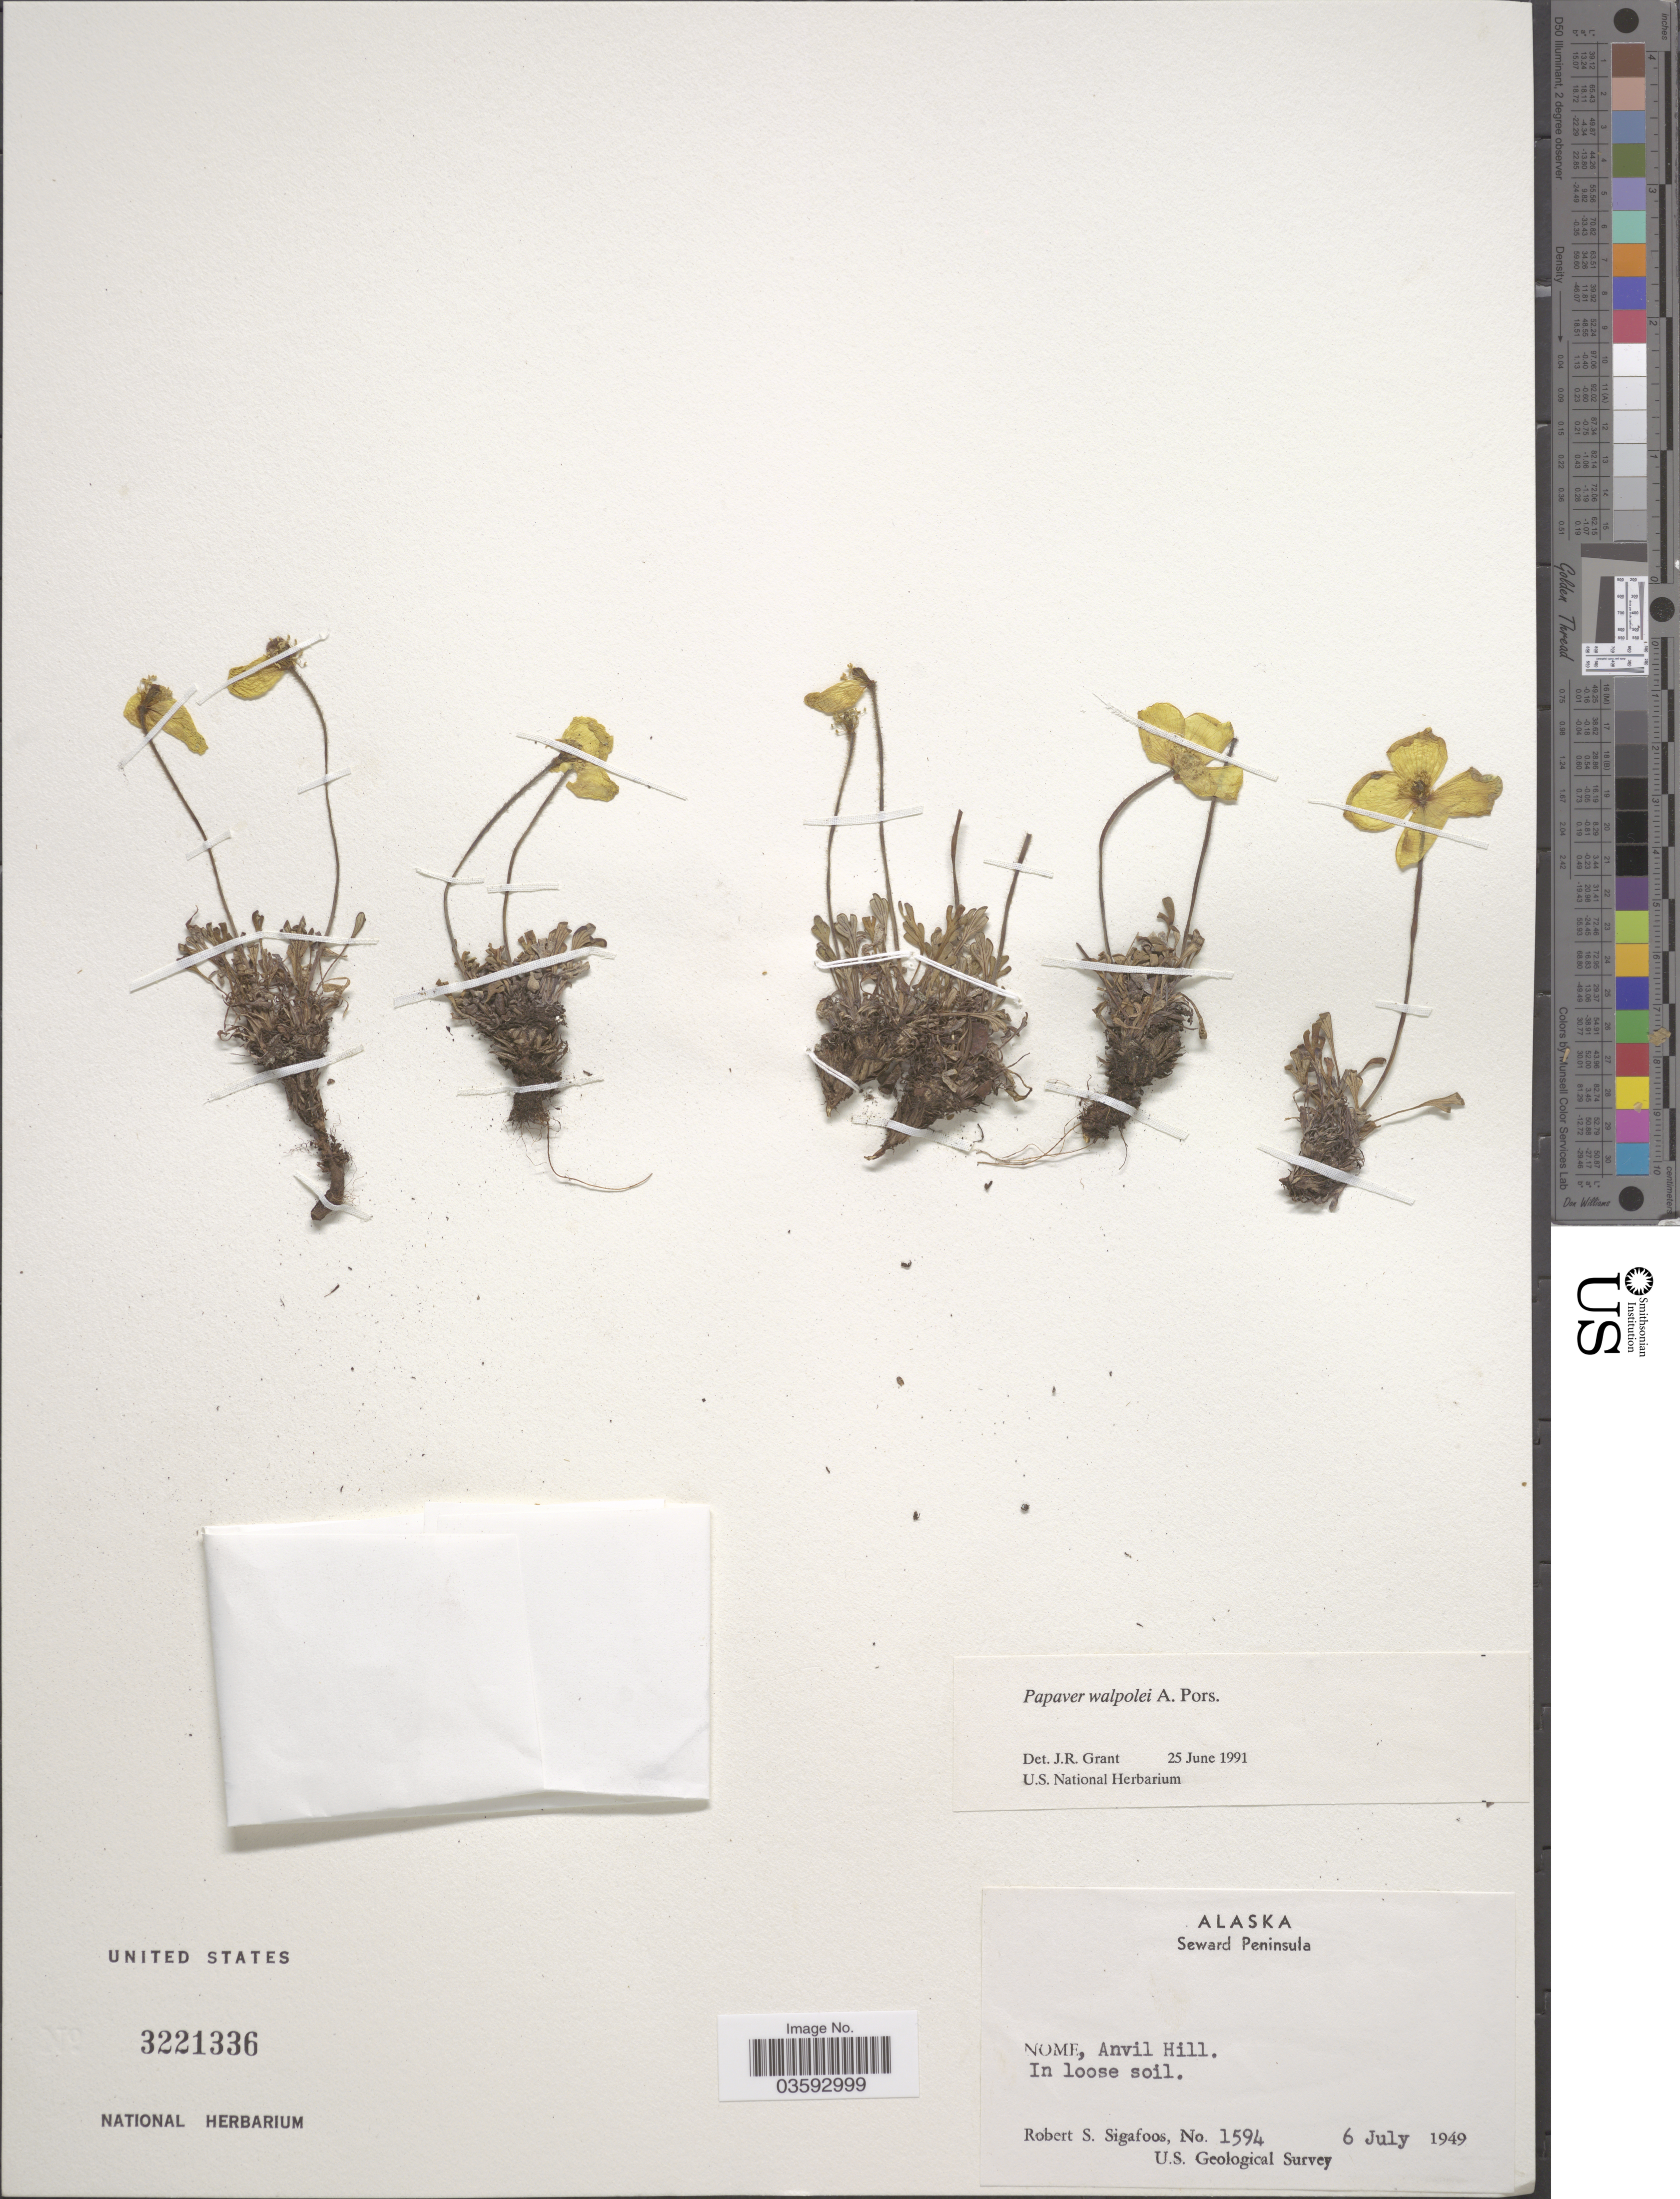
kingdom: Plantae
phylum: Tracheophyta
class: Magnoliopsida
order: Ranunculales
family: Papaveraceae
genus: Papaver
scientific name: Papaver walpolei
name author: A.E. Porsild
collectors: R. Sigafoos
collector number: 1594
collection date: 1949-07-06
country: United States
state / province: Alaska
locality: Seward Peninsula. Nome, Anvil Hill.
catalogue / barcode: US 3221336